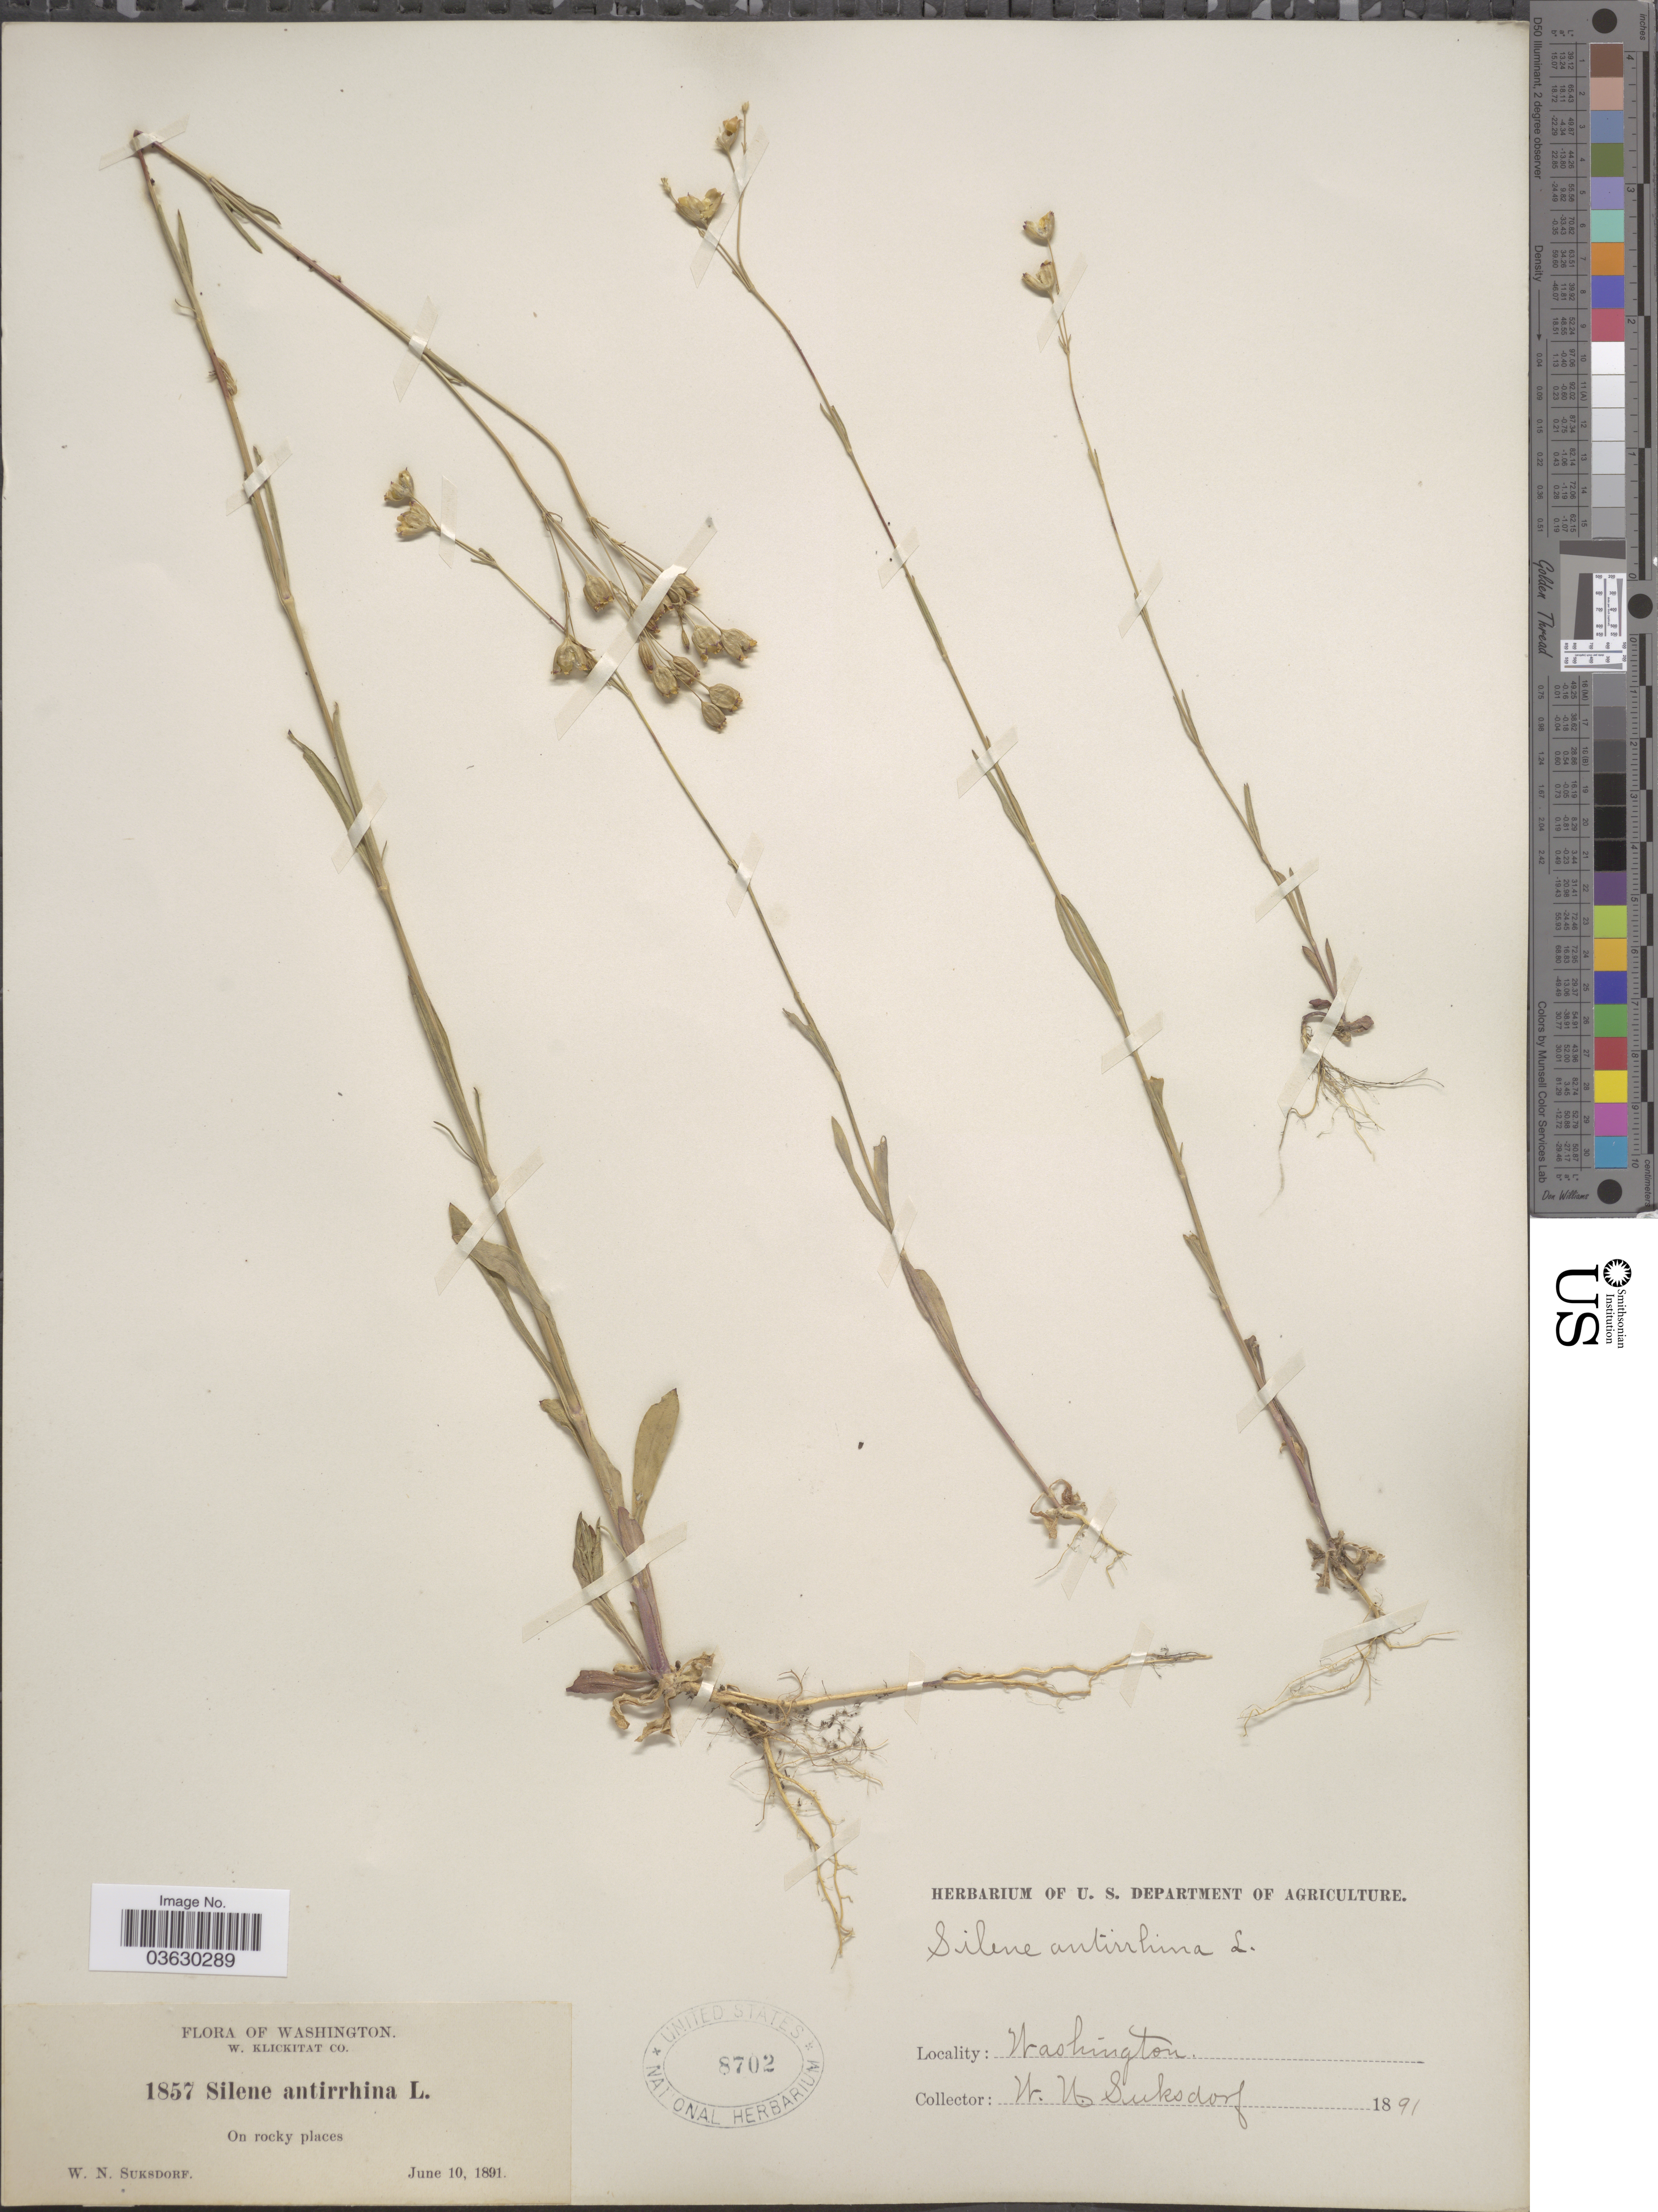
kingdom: Plantae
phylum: Tracheophyta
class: Magnoliopsida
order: Caryophyllales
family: Caryophyllaceae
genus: Silene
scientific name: Silene antirrhina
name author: L.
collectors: W. N. Suksdorf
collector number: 1857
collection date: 1891-06-10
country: United States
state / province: Washington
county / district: Klickitat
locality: W. Klickitat Co.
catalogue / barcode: US 8702